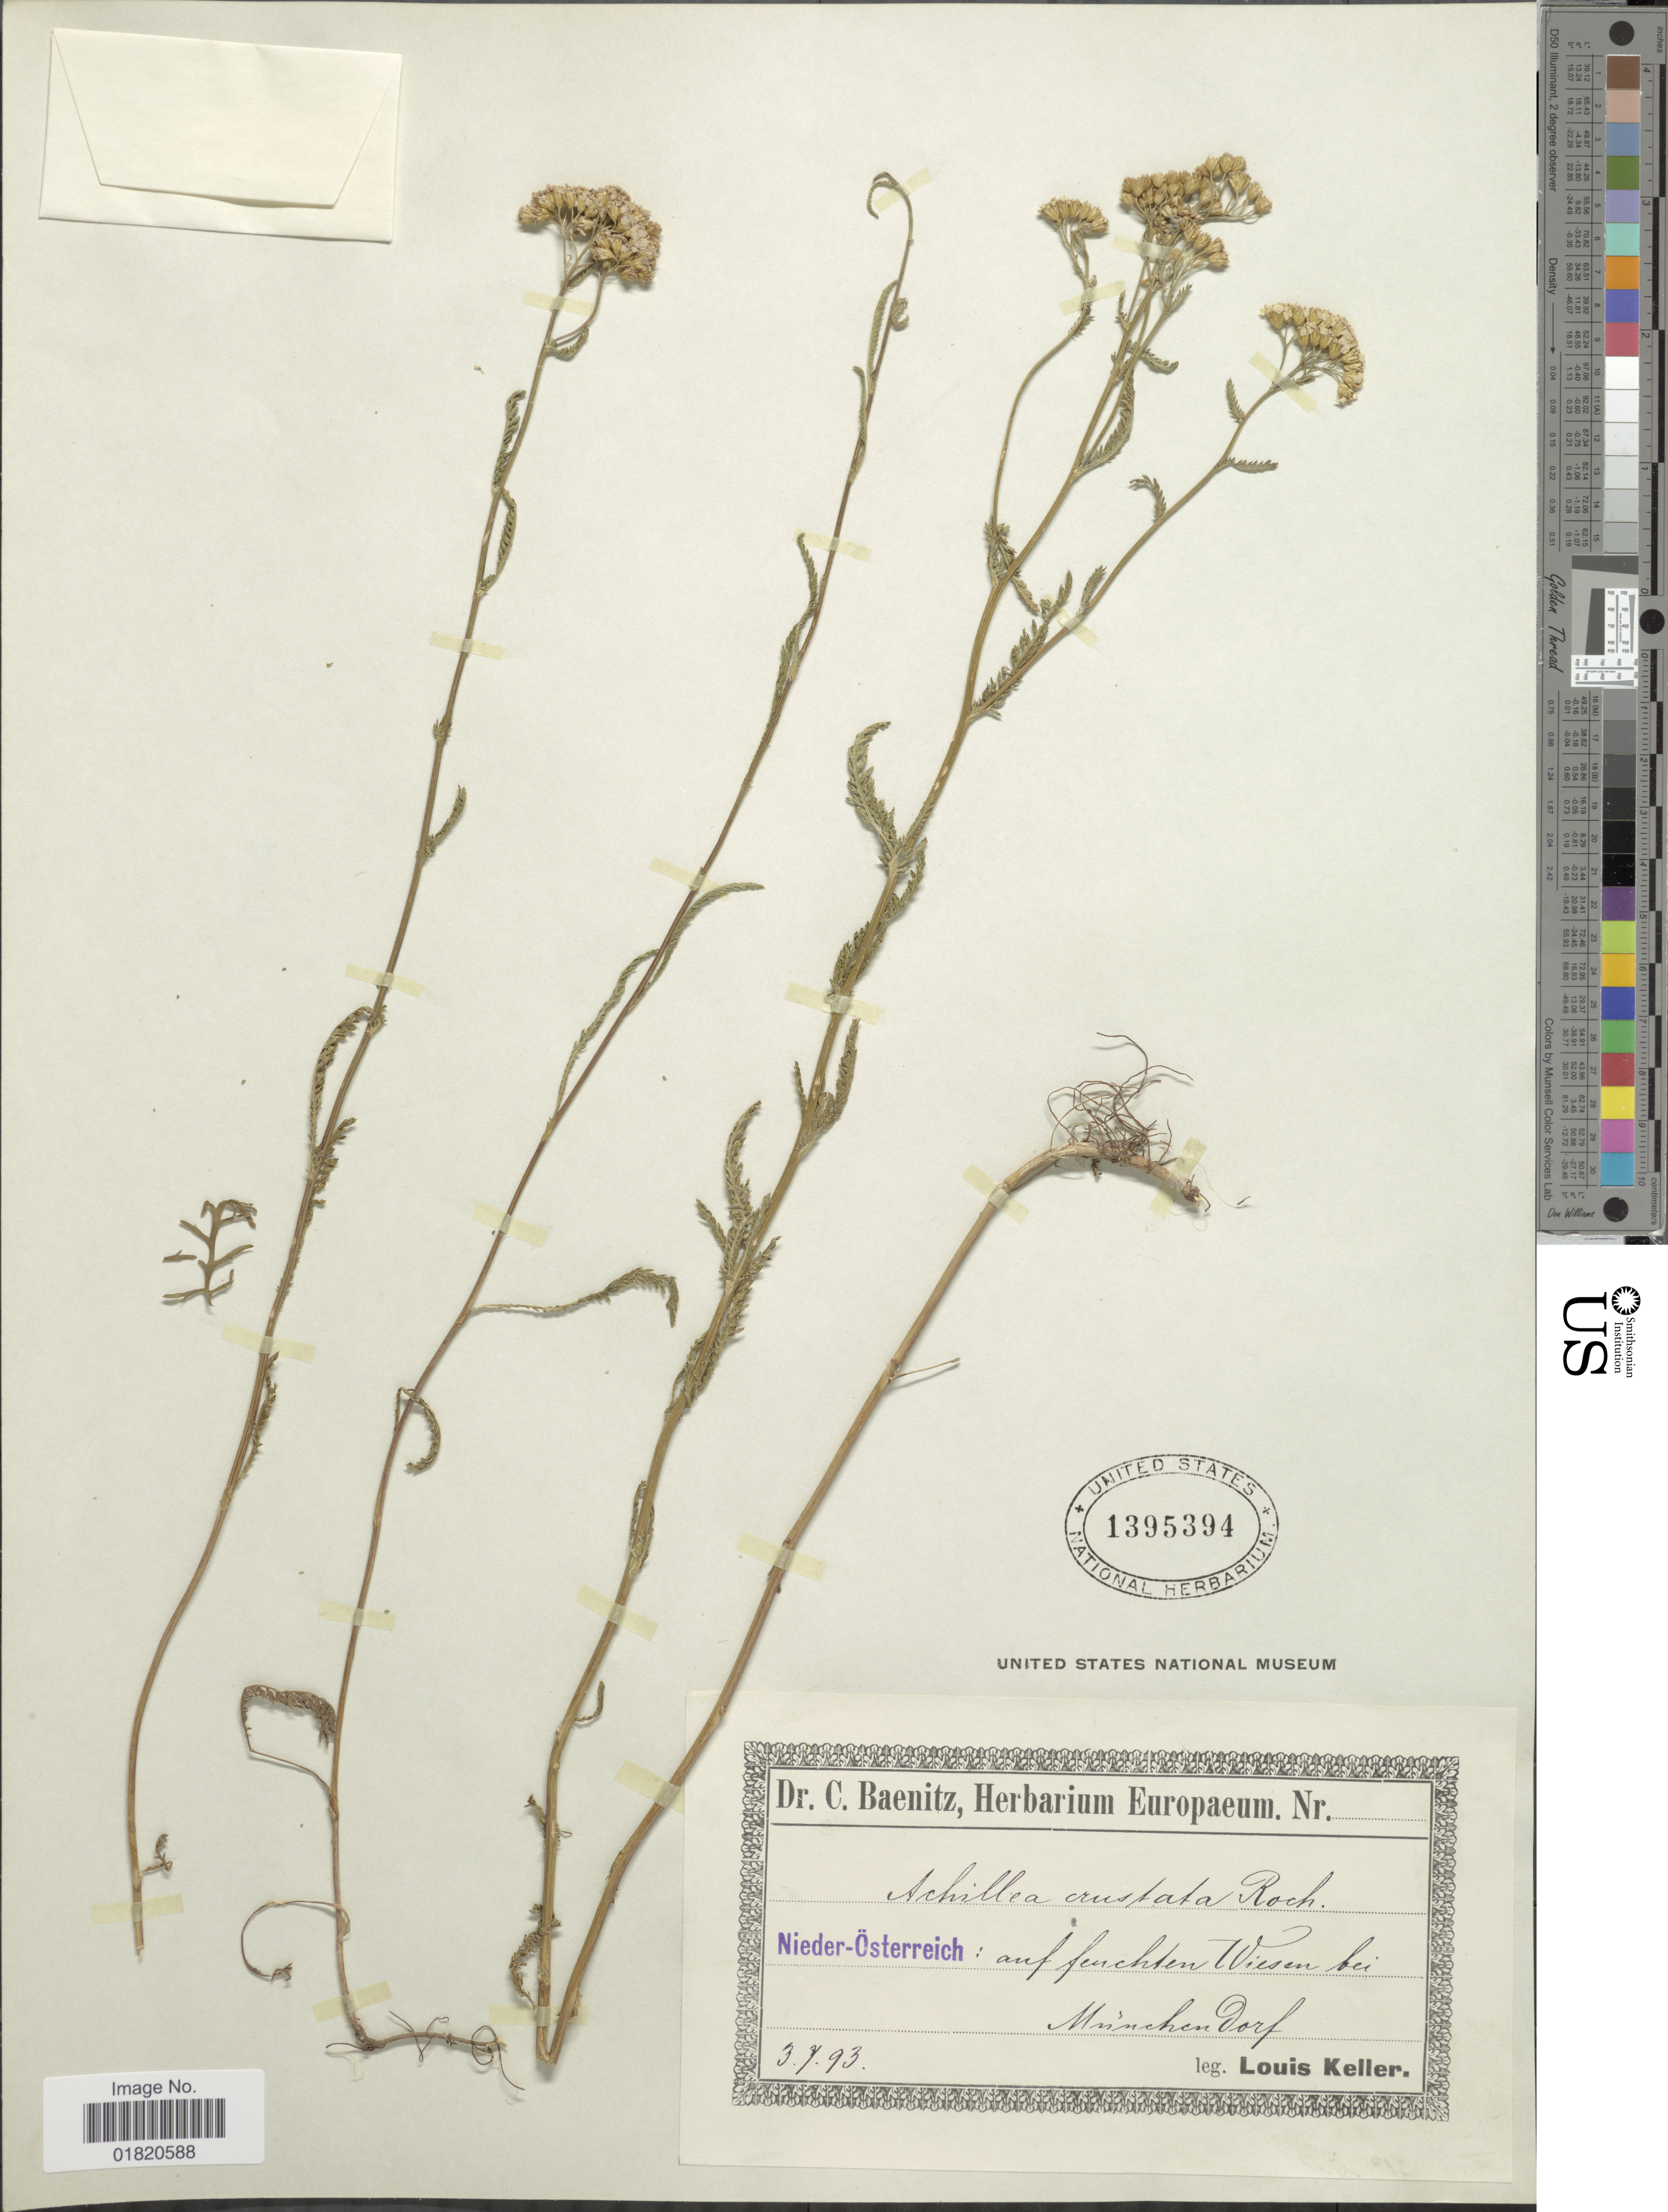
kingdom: Plantae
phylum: Tracheophyta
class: Magnoliopsida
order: Asterales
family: Asteraceae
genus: Achillea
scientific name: Achillea crustata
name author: Schur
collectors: L. F. Keller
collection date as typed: Transcribed d/m/y: 3/7/93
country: Austria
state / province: Niederosterreich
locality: Auf fenchten Wiesen bei Munchendorf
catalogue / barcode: US 1395394